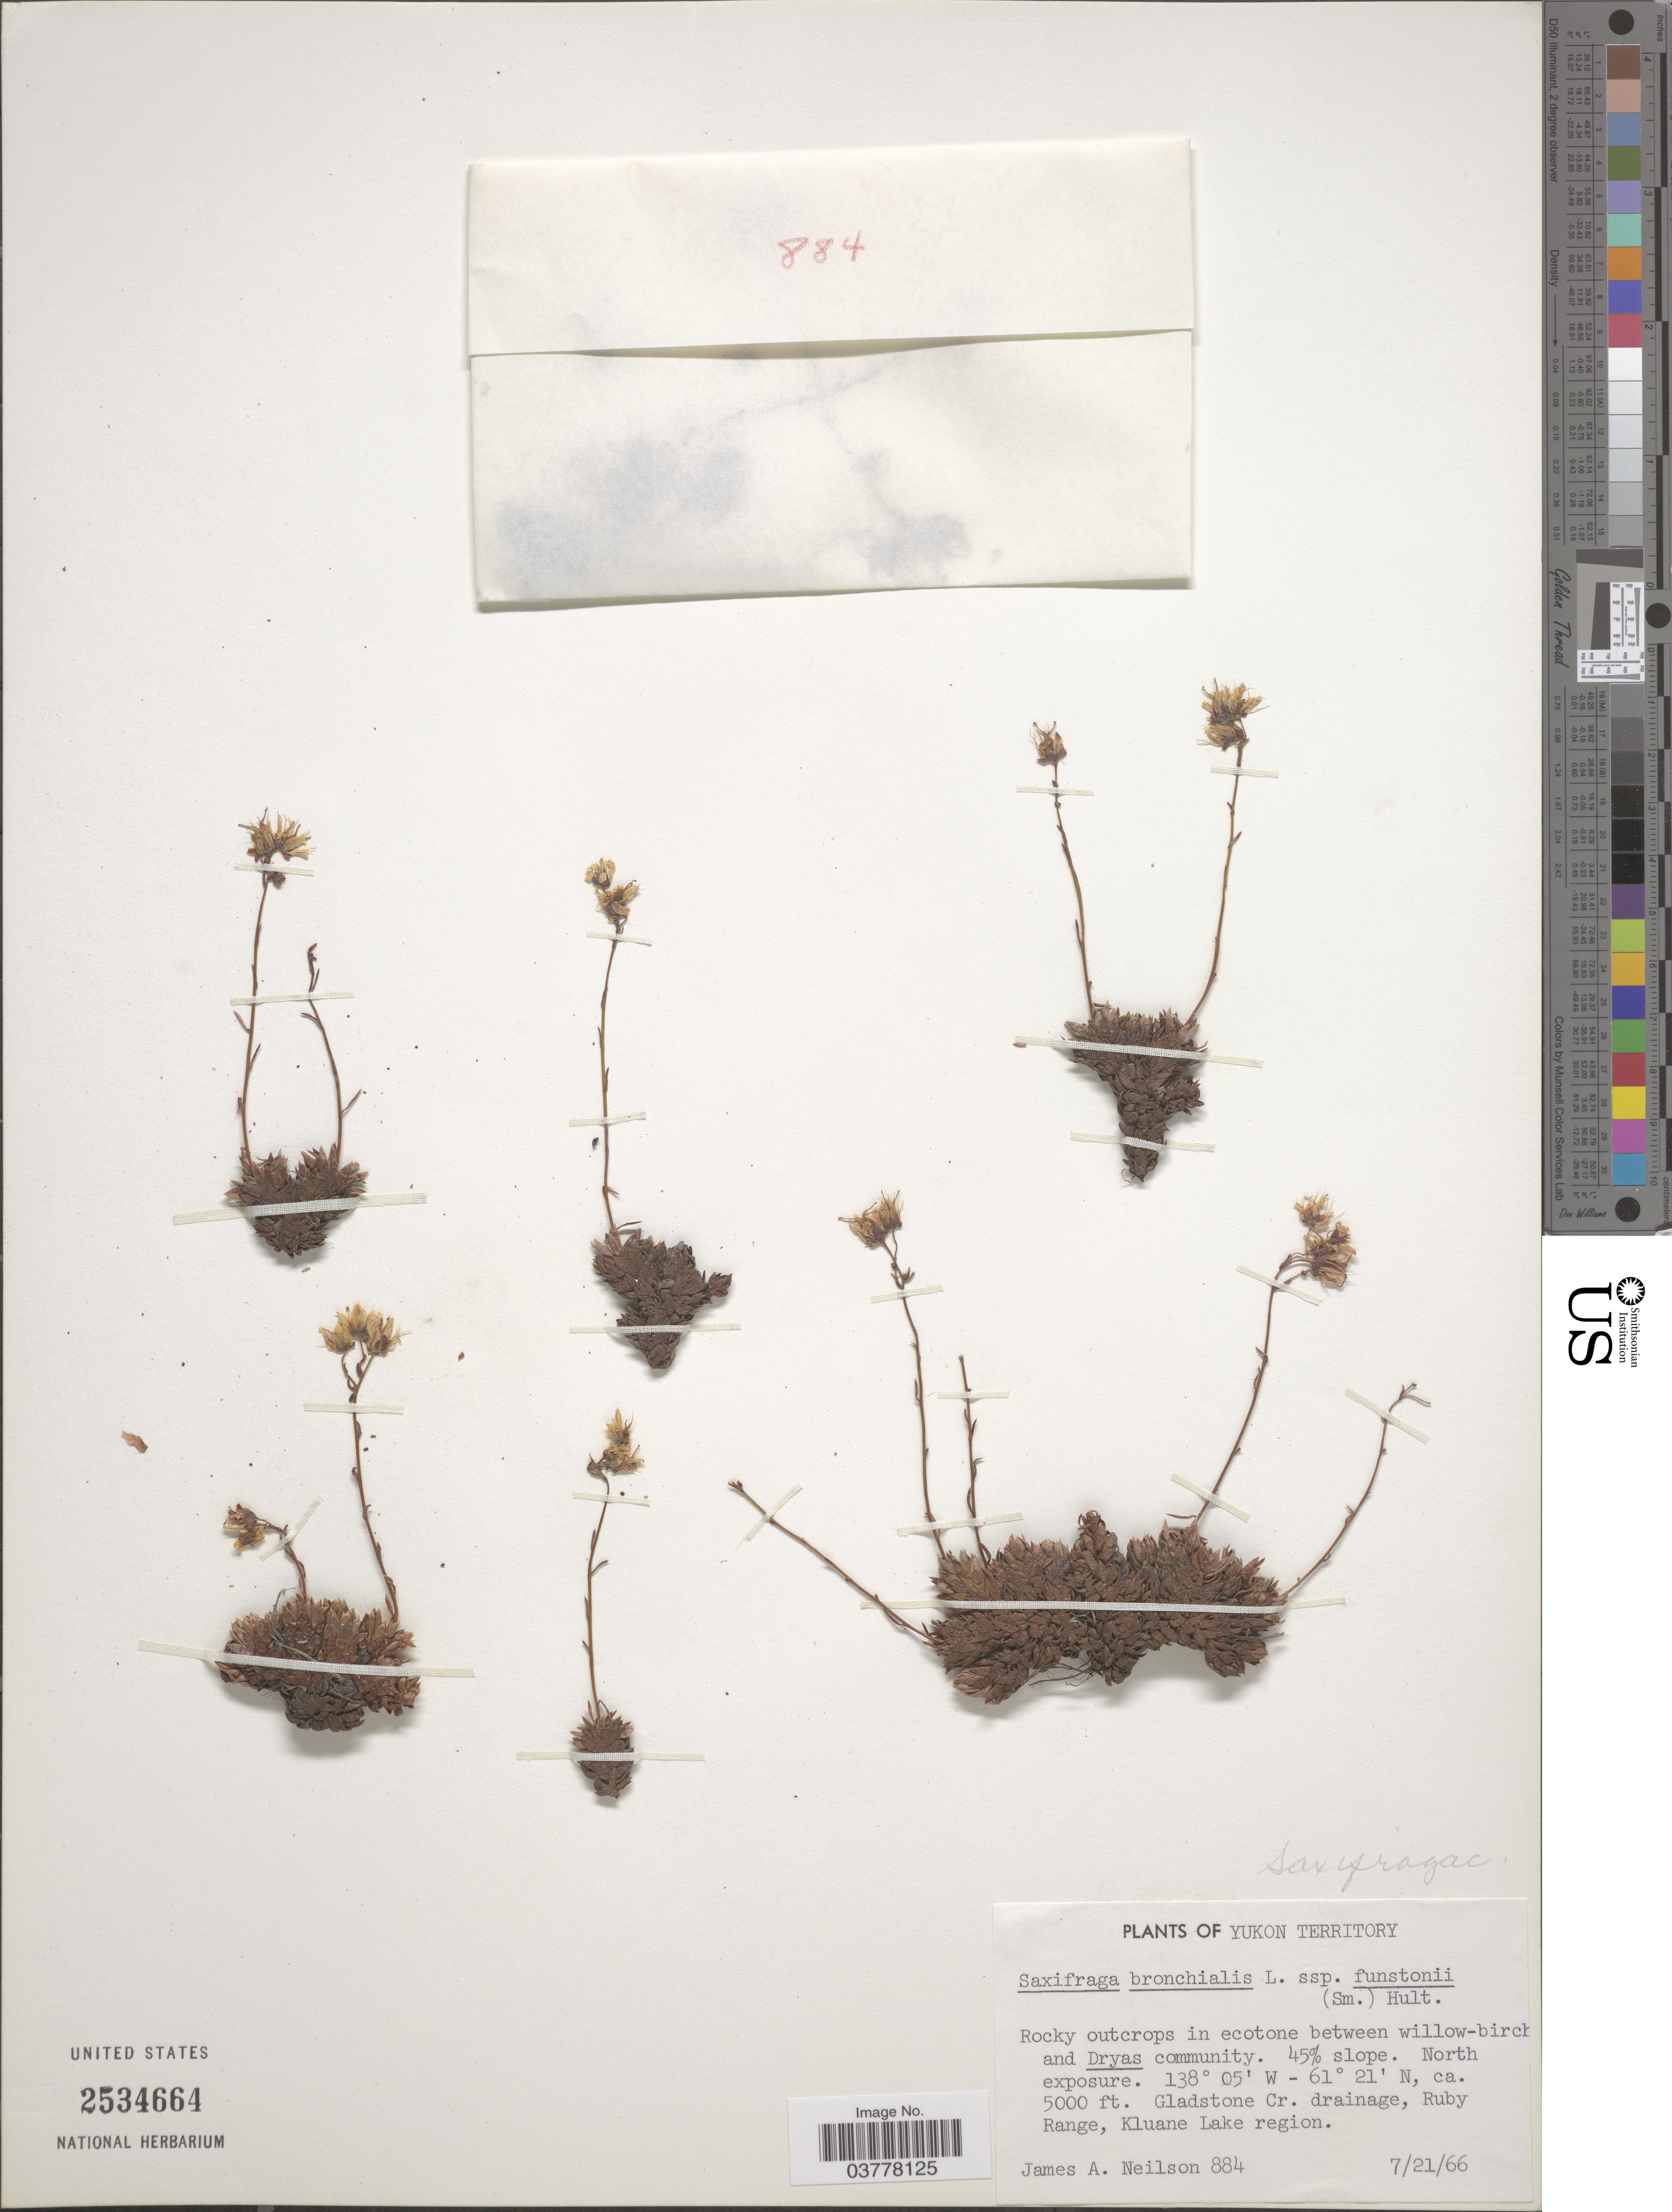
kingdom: Plantae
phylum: Tracheophyta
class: Magnoliopsida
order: Saxifragales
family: Saxifragaceae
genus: Saxifraga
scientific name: Saxifraga bronchialis subsp. funstonii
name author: (Small) Hultén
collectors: J. Neilson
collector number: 884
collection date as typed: Transcribed d/m/y: 21/7/66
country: Canada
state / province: Yukon Territory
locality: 45% slope. North exposure. Gladstone Cr. drainage, Ruby Range, Kluane Lake region.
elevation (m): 1524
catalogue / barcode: US 2534664